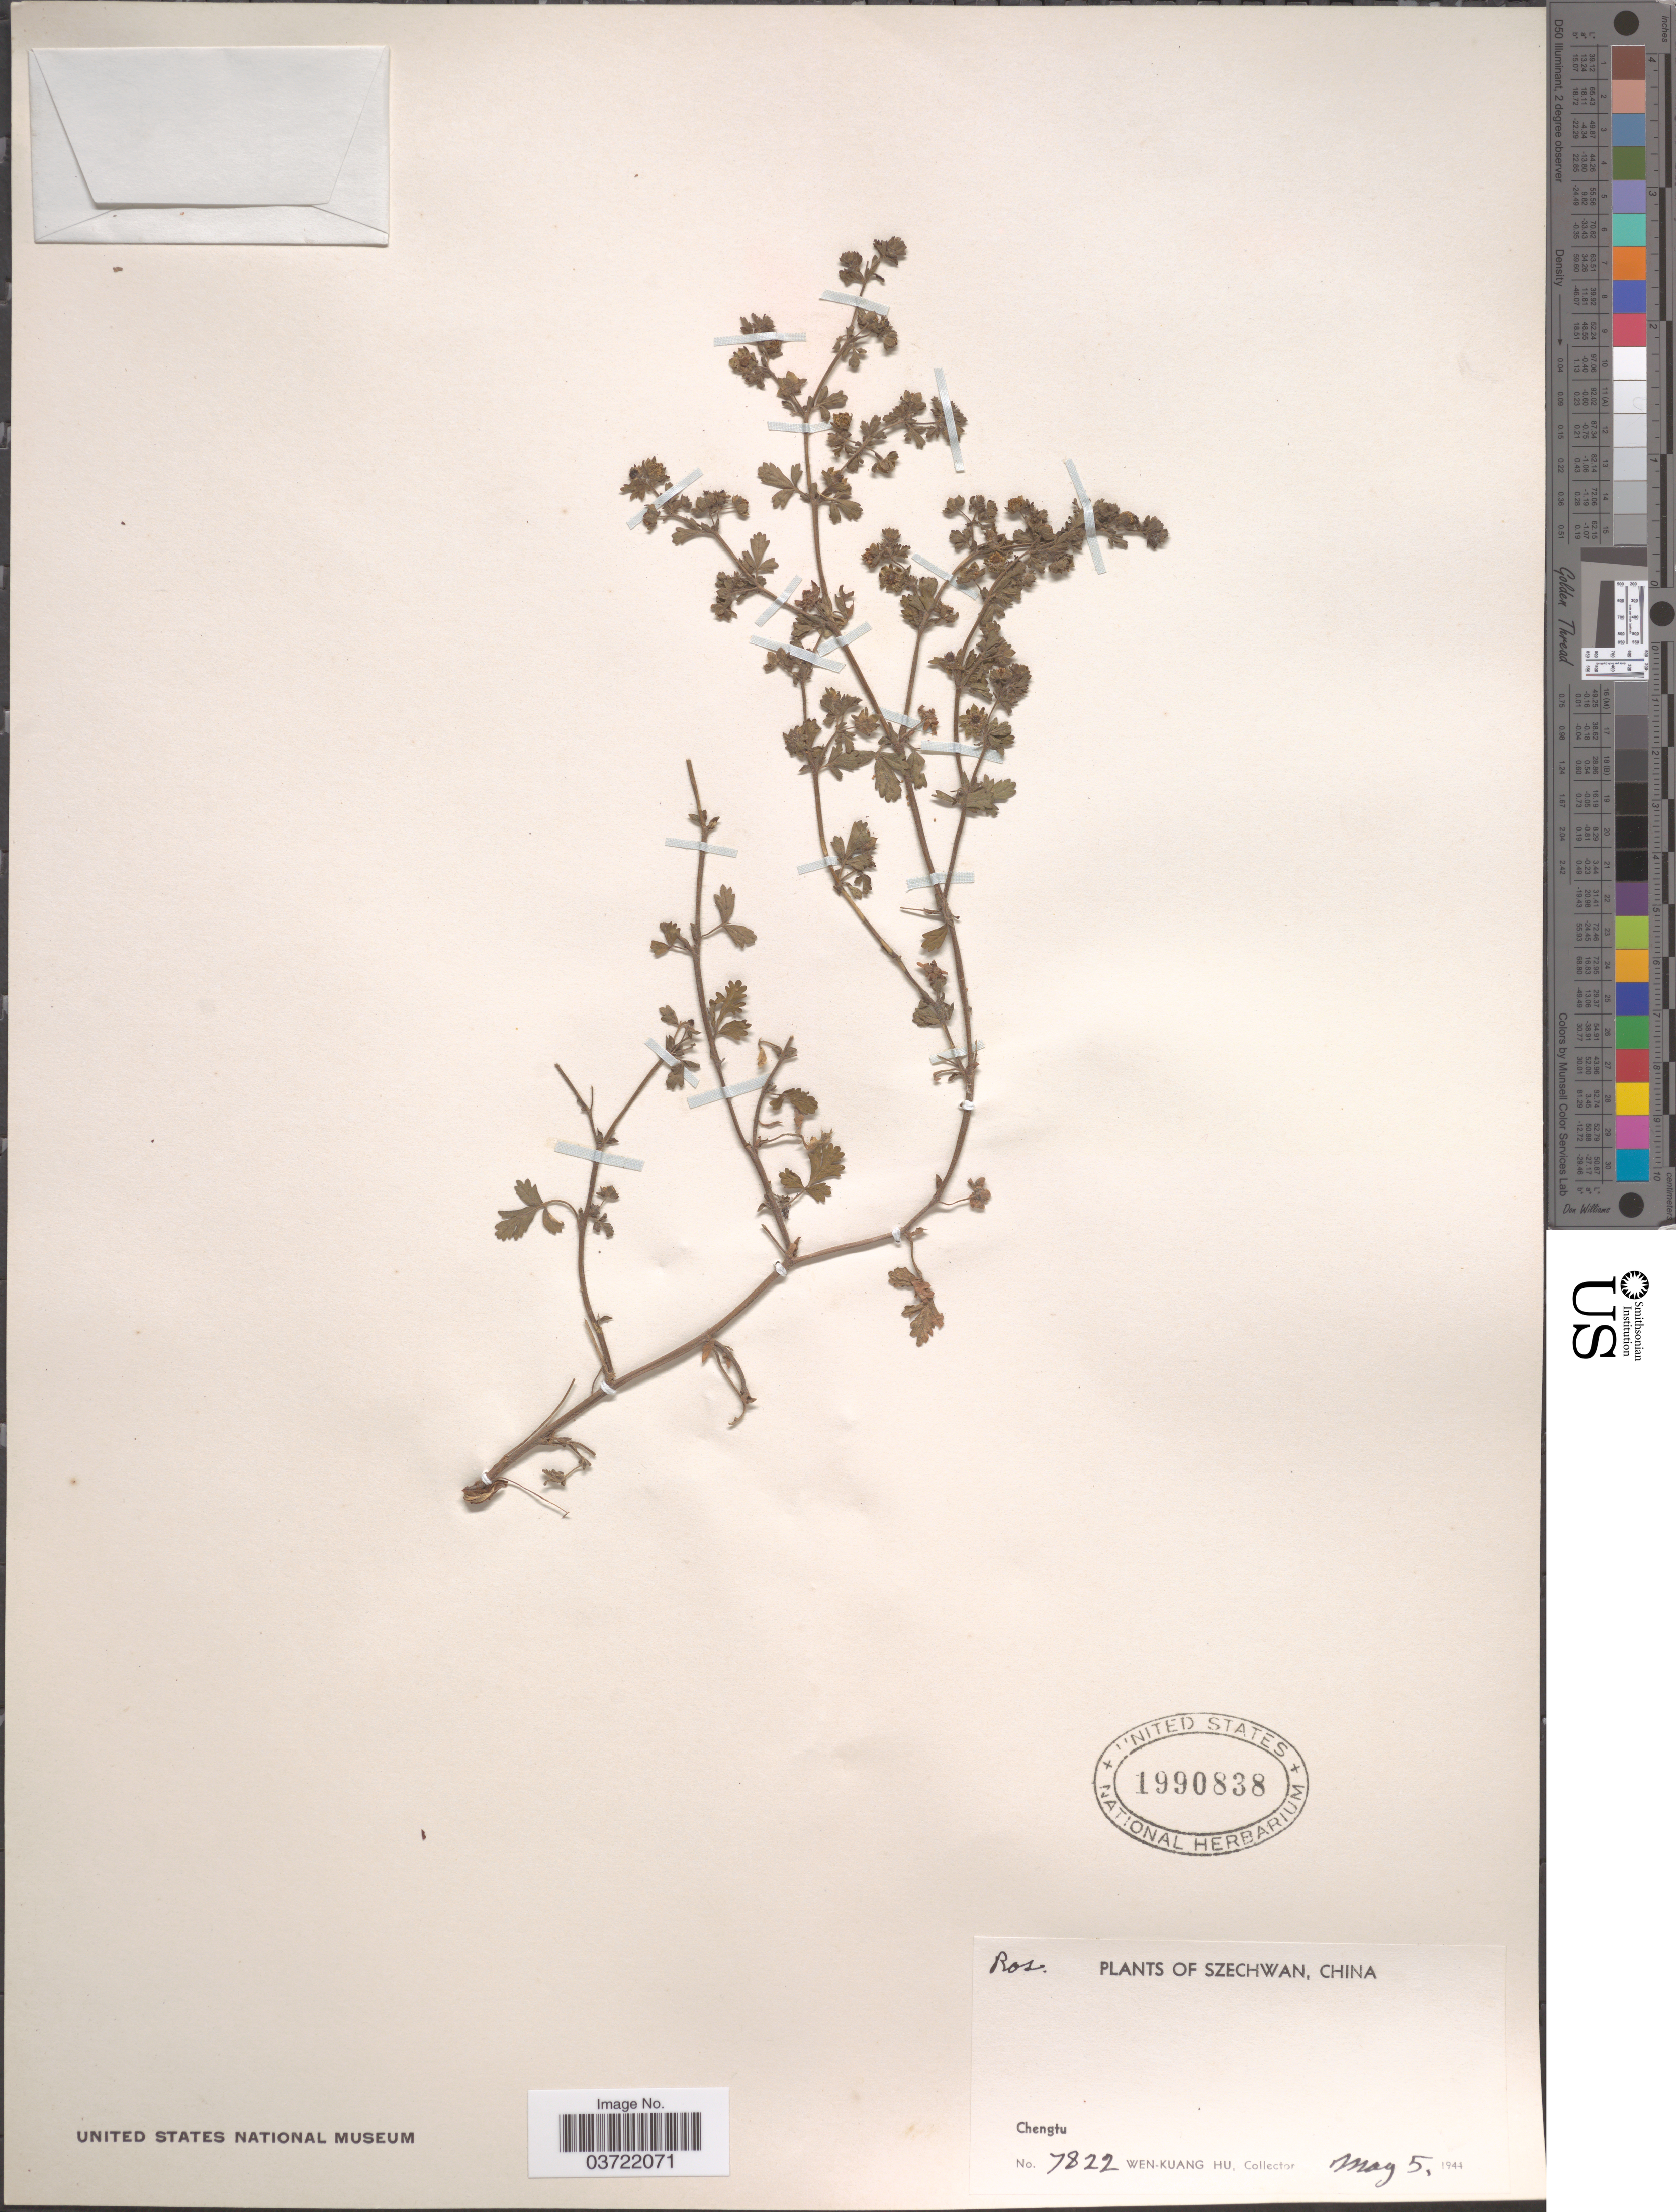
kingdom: Plantae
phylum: Tracheophyta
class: Liliopsida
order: Poales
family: Juncaceae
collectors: W. K. Hu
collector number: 7822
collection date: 1944-05-05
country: China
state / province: Sichuan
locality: Szechwan. Chengtu.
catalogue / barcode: US 1990838